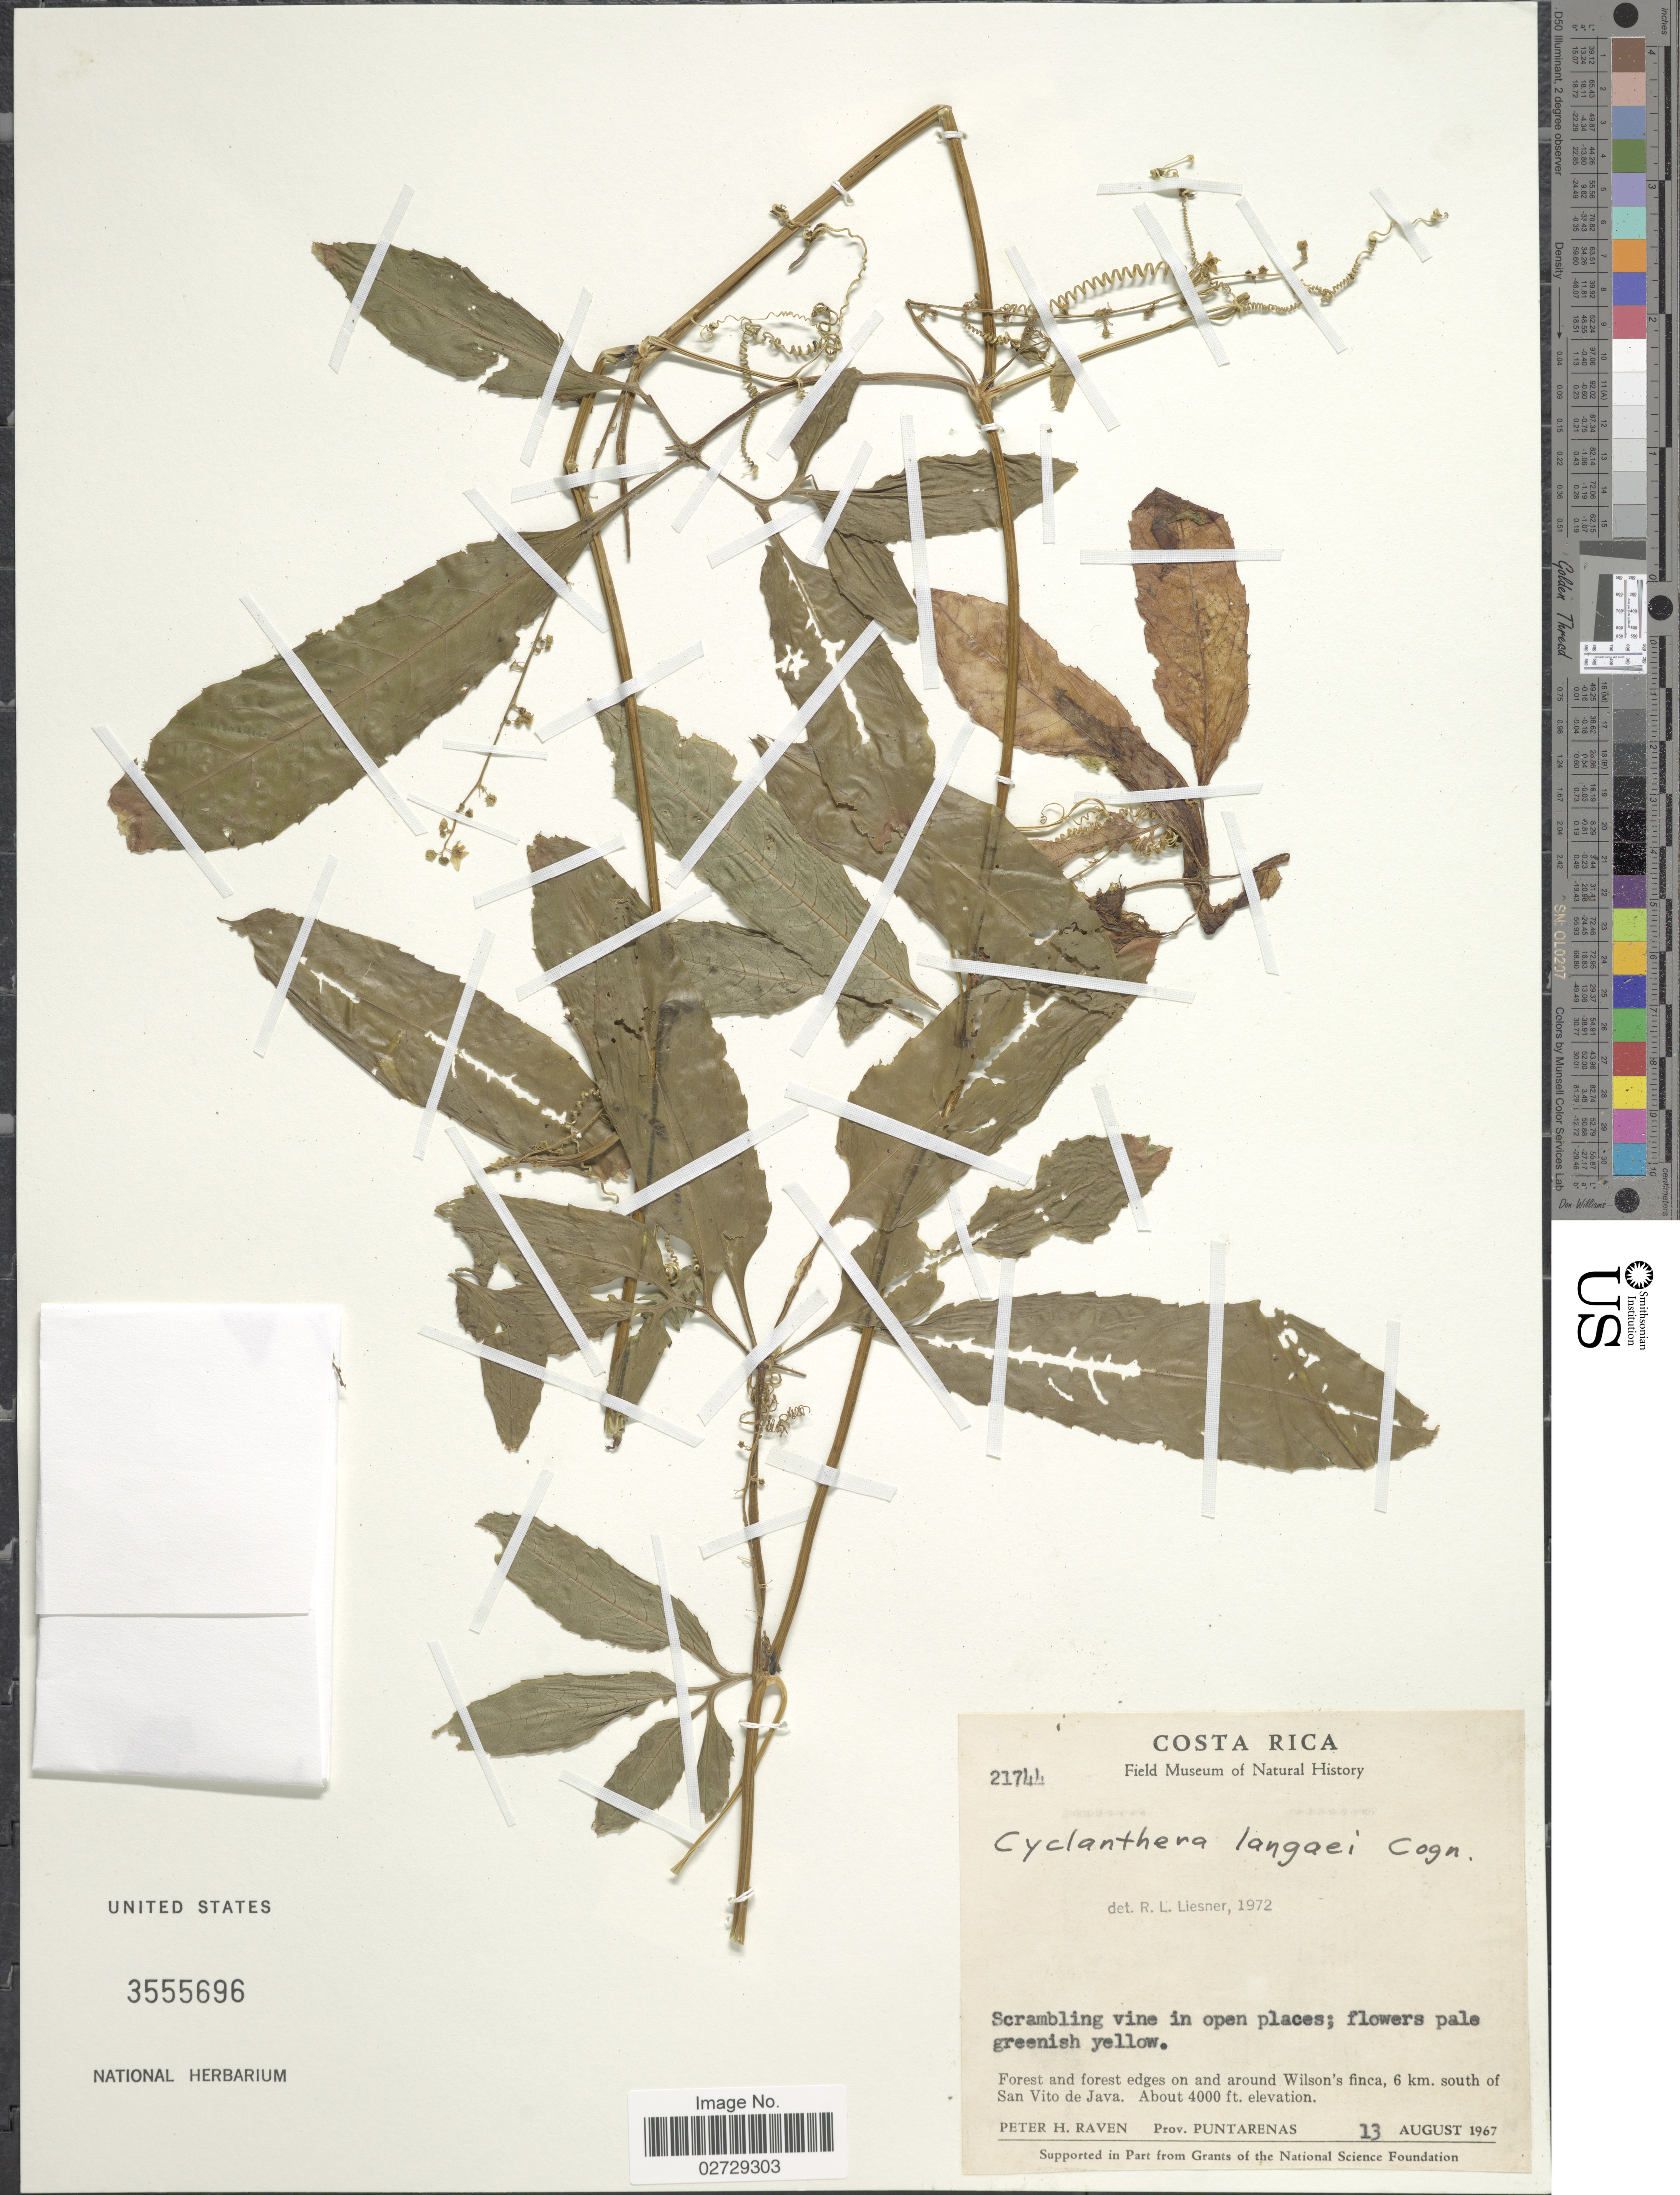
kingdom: Plantae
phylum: Tracheophyta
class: Magnoliopsida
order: Cucurbitales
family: Cucurbitaceae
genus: Cyclanthera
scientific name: Cyclanthera langaei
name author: Cogn.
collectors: P. Raven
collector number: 21744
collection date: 1967-08-13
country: Costa Rica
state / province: Puntarenas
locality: Forest and forest edges on and around Wilson's finca, 6 km. south of San Vito de Java.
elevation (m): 1219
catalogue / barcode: US 3555696